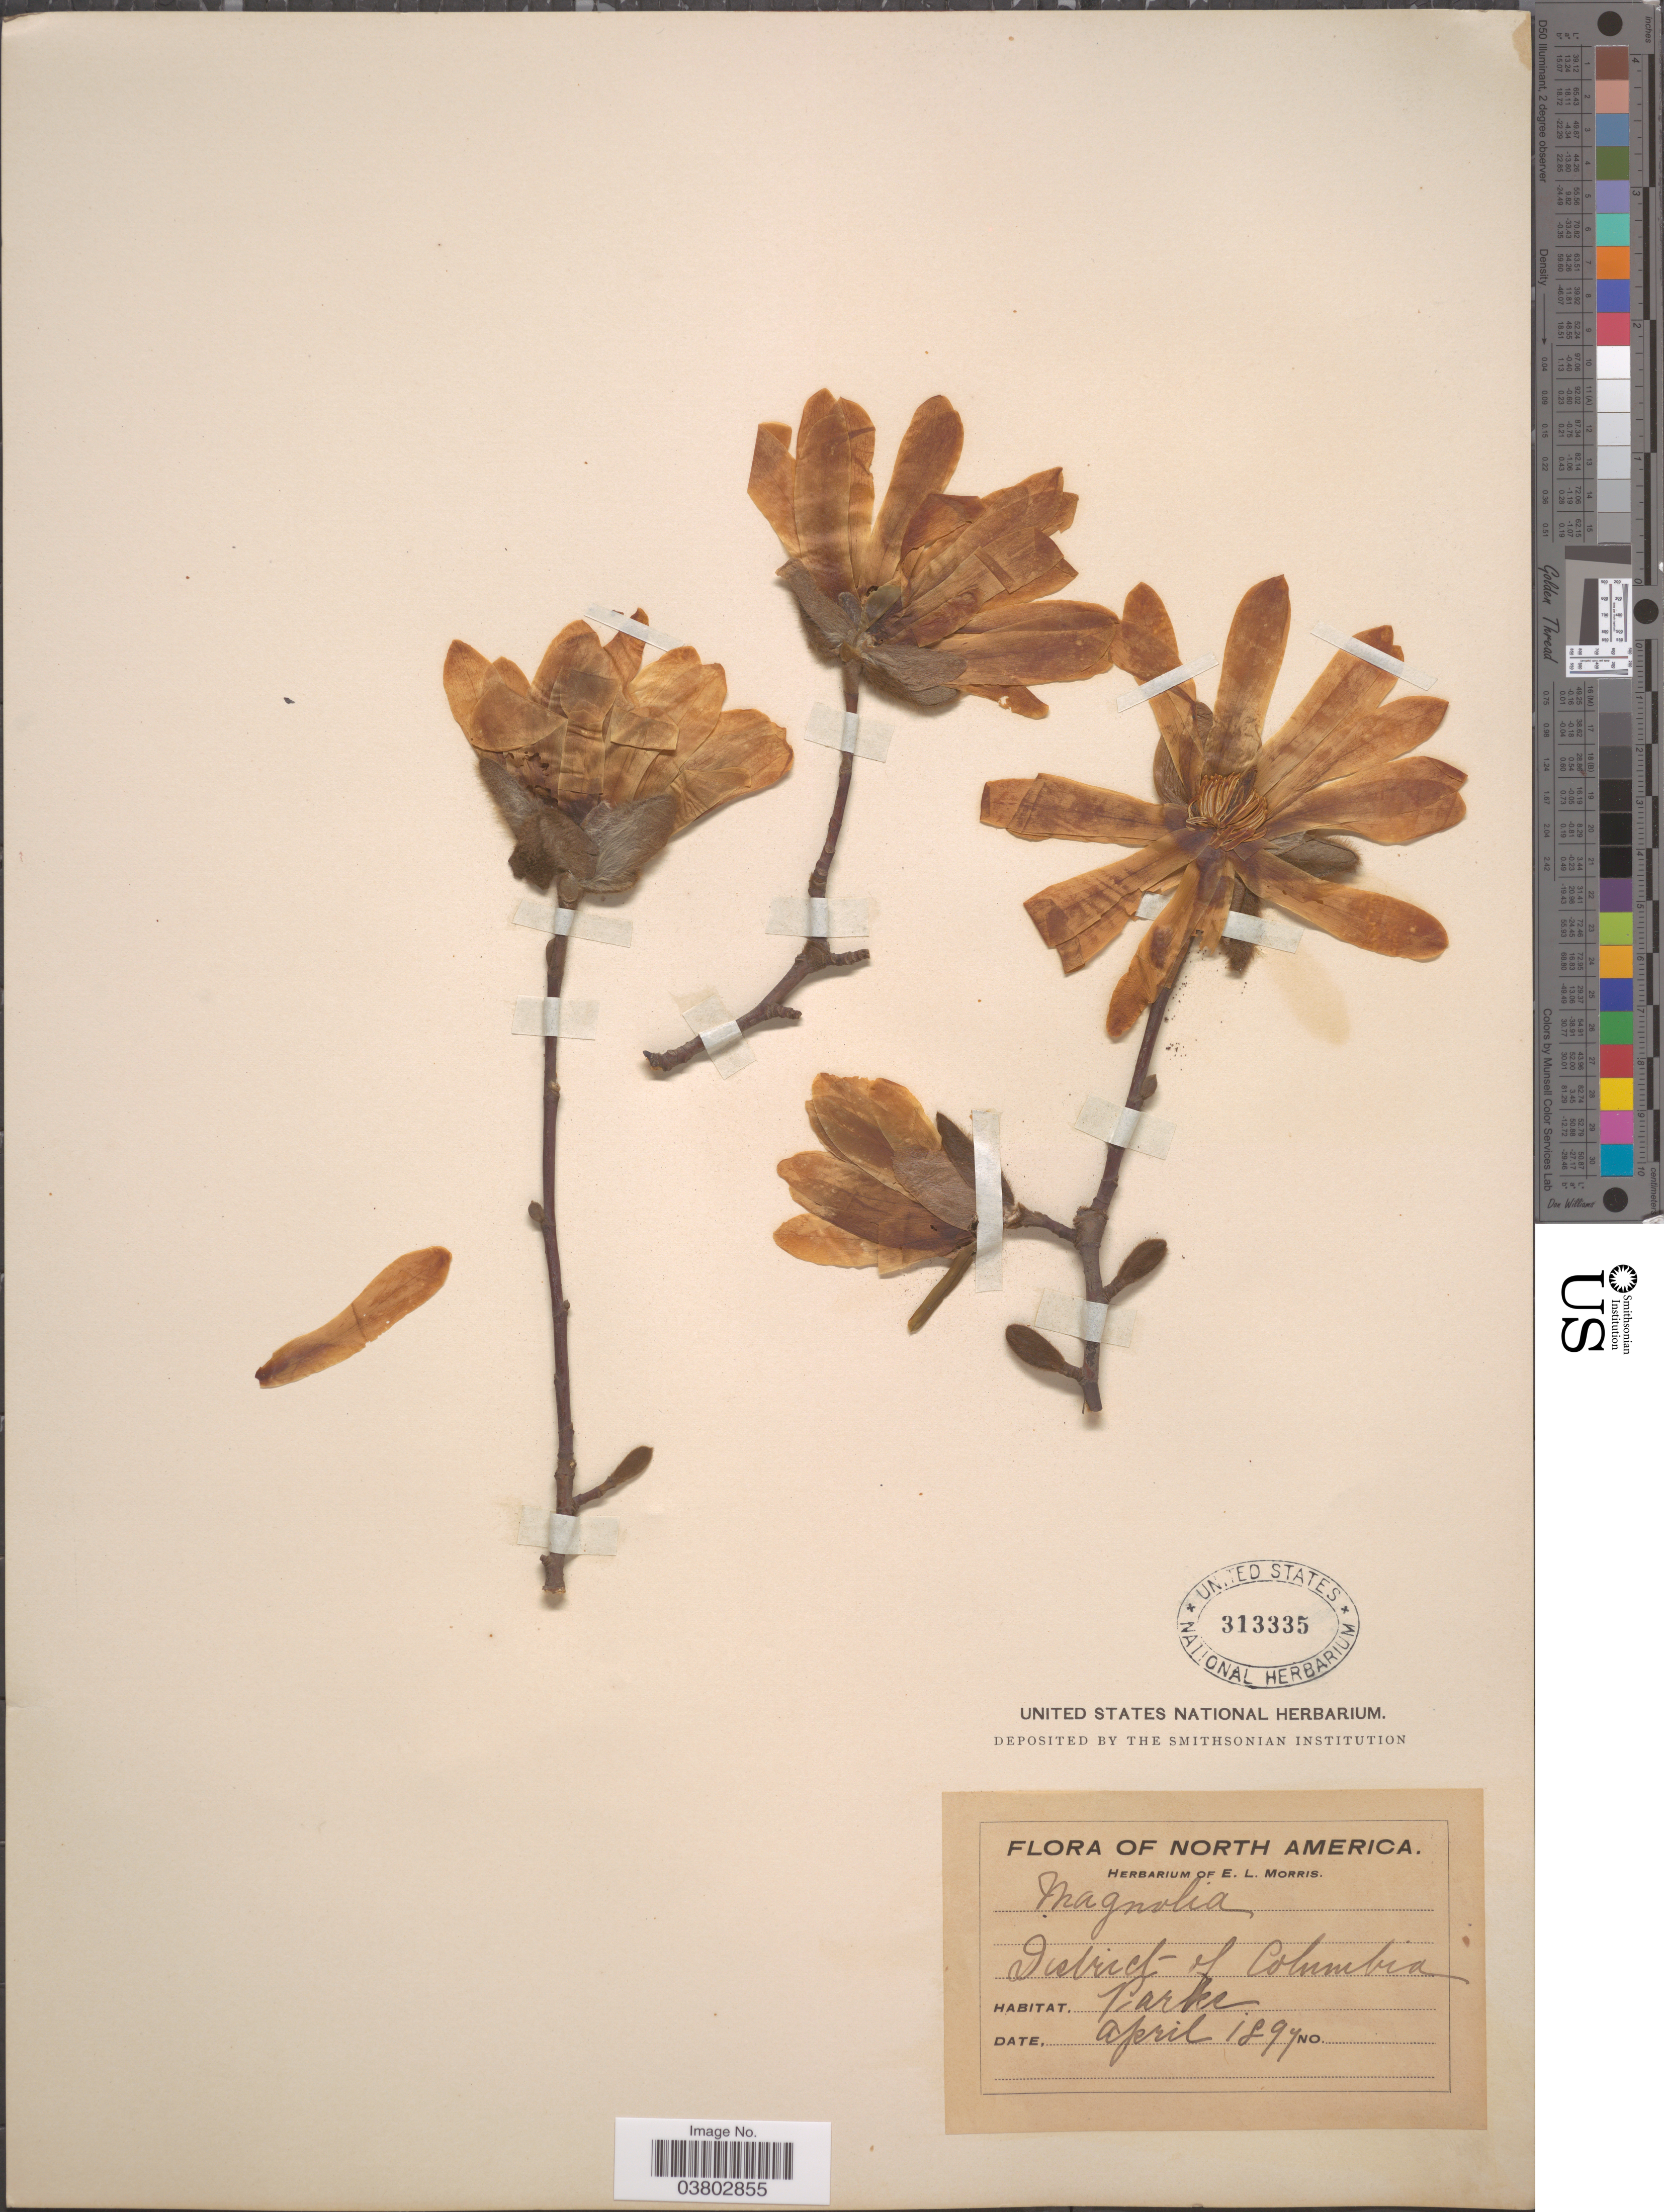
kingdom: Plantae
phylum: Tracheophyta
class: Magnoliopsida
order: Magnoliales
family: Magnoliaceae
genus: Magnolia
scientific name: Magnolia parviflora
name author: Blume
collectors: ex herb. E.L. Morris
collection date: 1897-04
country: United States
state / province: District of Columbia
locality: North America.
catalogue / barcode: US 313335